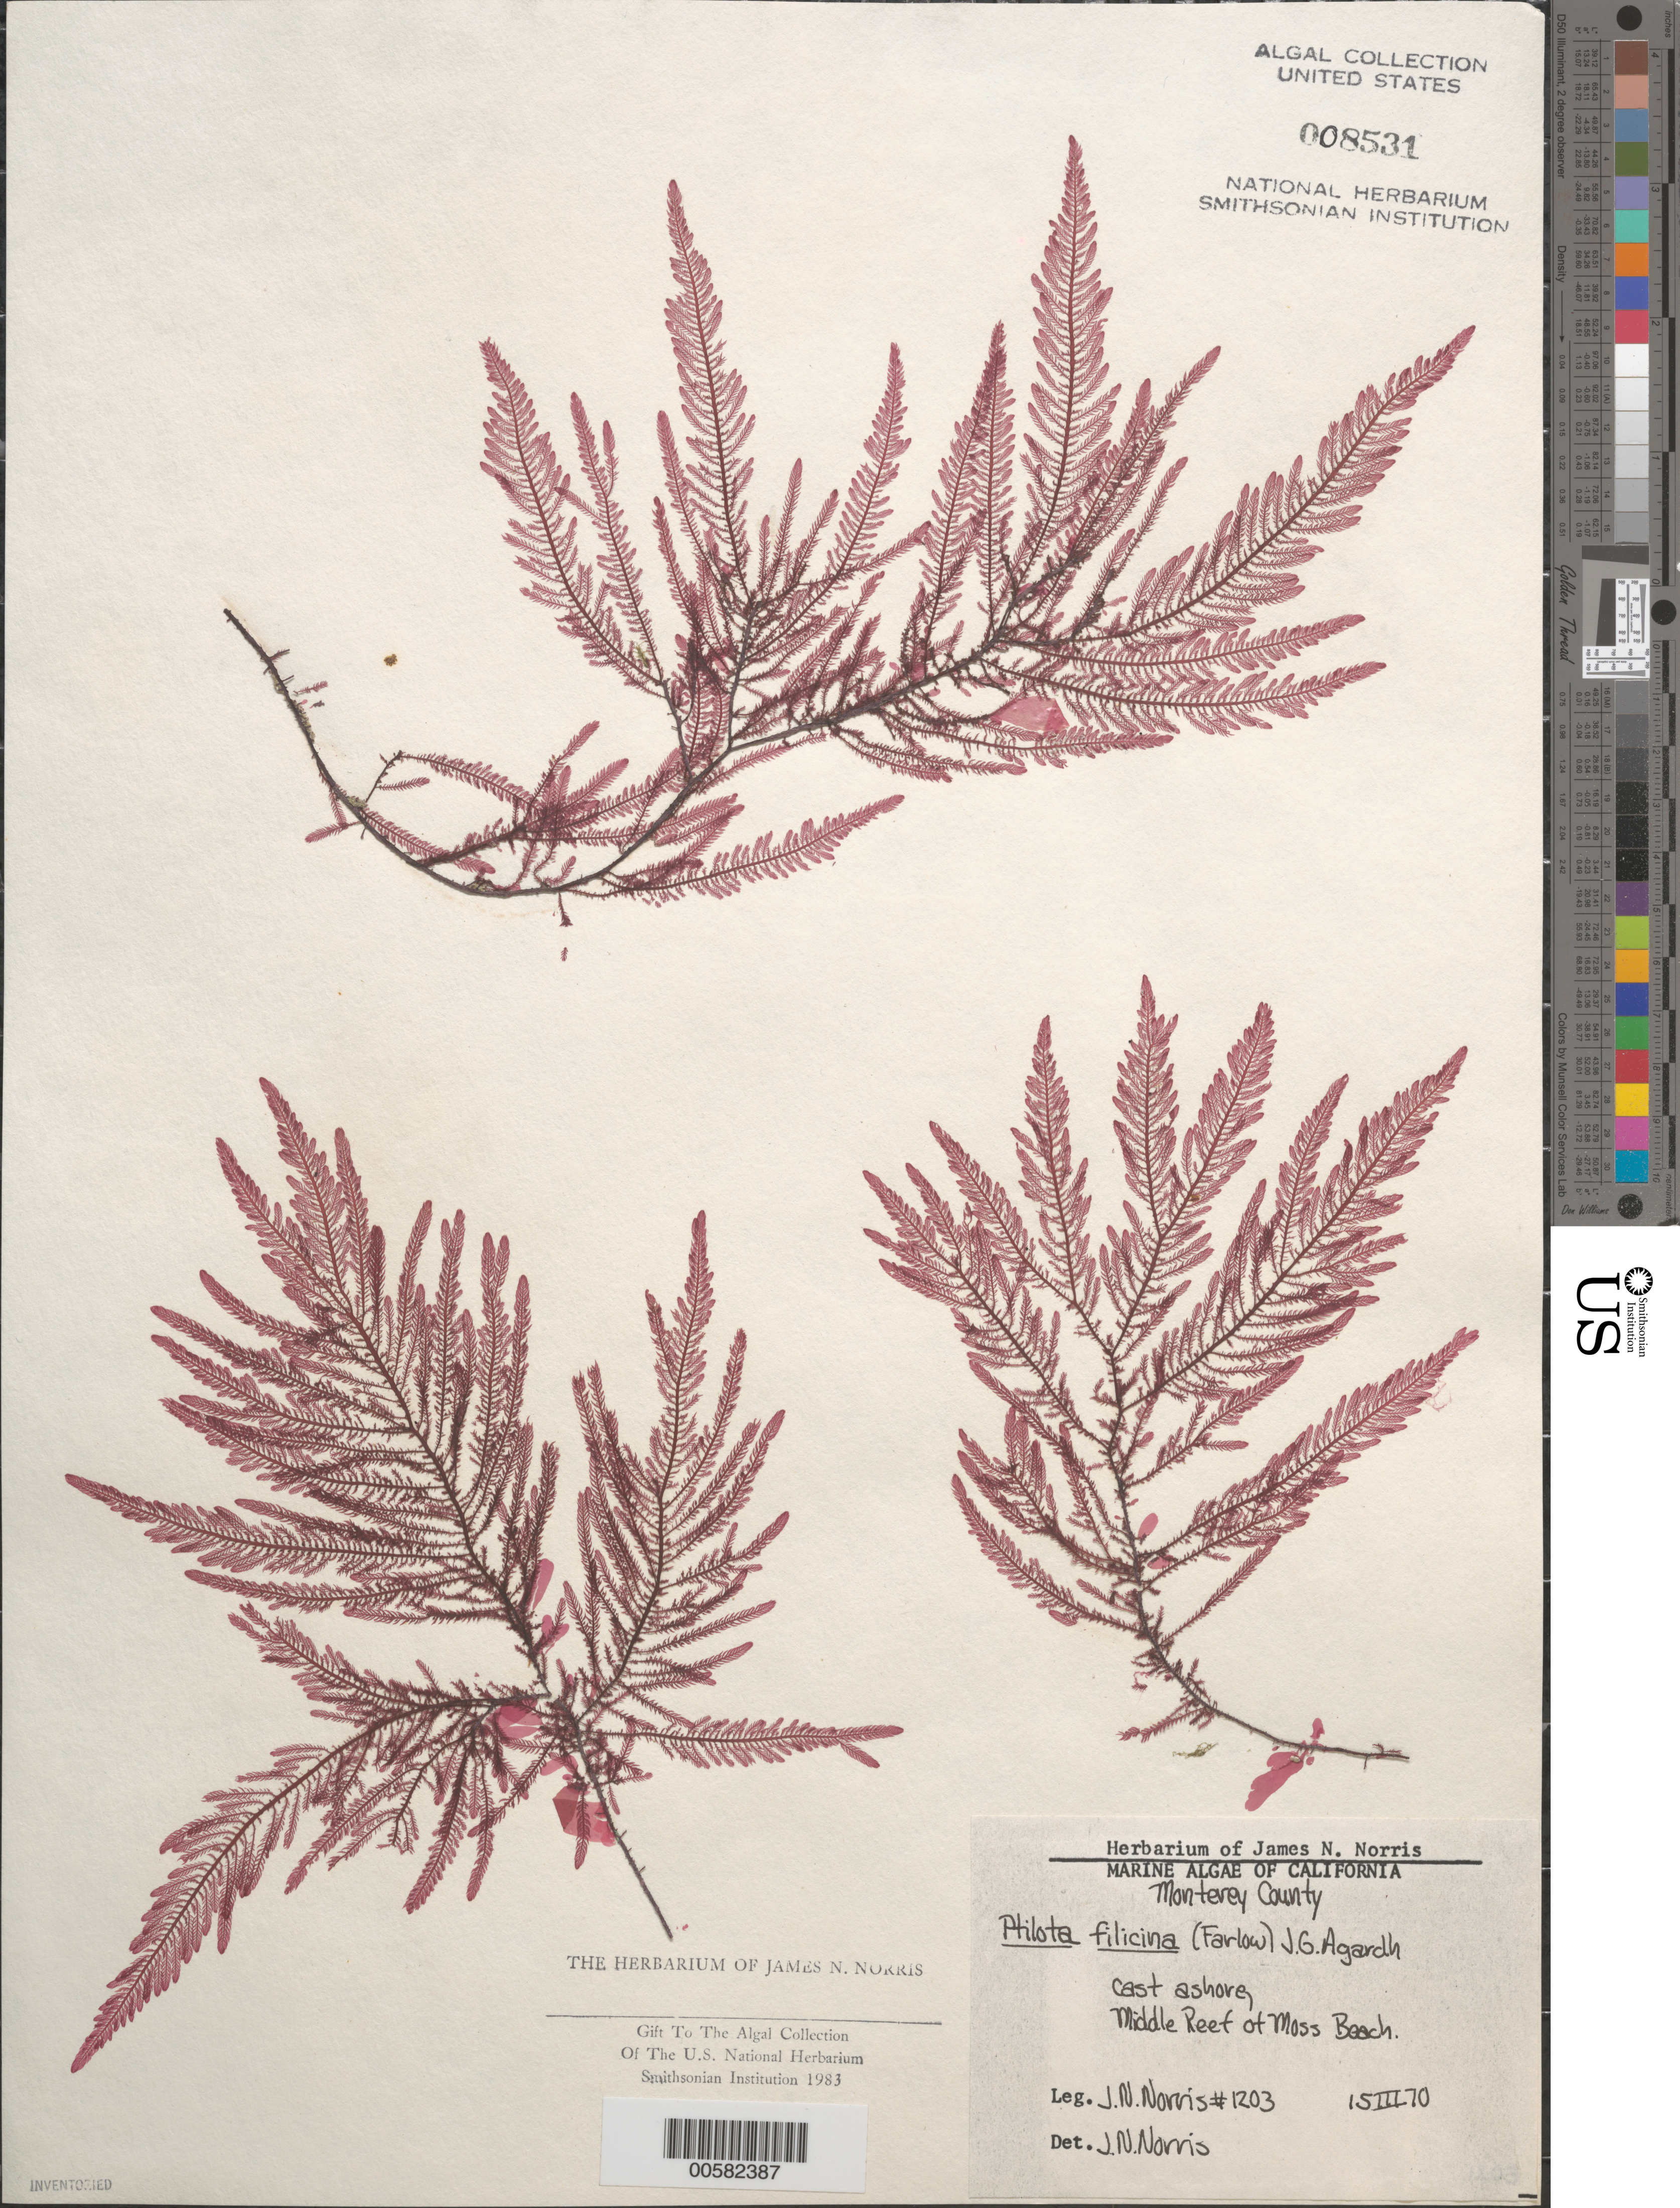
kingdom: Plantae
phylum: Rhodophyta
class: Florideophyceae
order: Ceramiales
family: Wrangeliaceae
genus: Ptilota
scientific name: Ptilota filicina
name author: J. Agardh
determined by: Norris, James N.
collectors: J. N. Norris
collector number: JN-1203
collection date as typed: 15 Mar 1970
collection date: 1970-03-15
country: United States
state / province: California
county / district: Monterey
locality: Middle Reef of Moss Beach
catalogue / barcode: US 8531